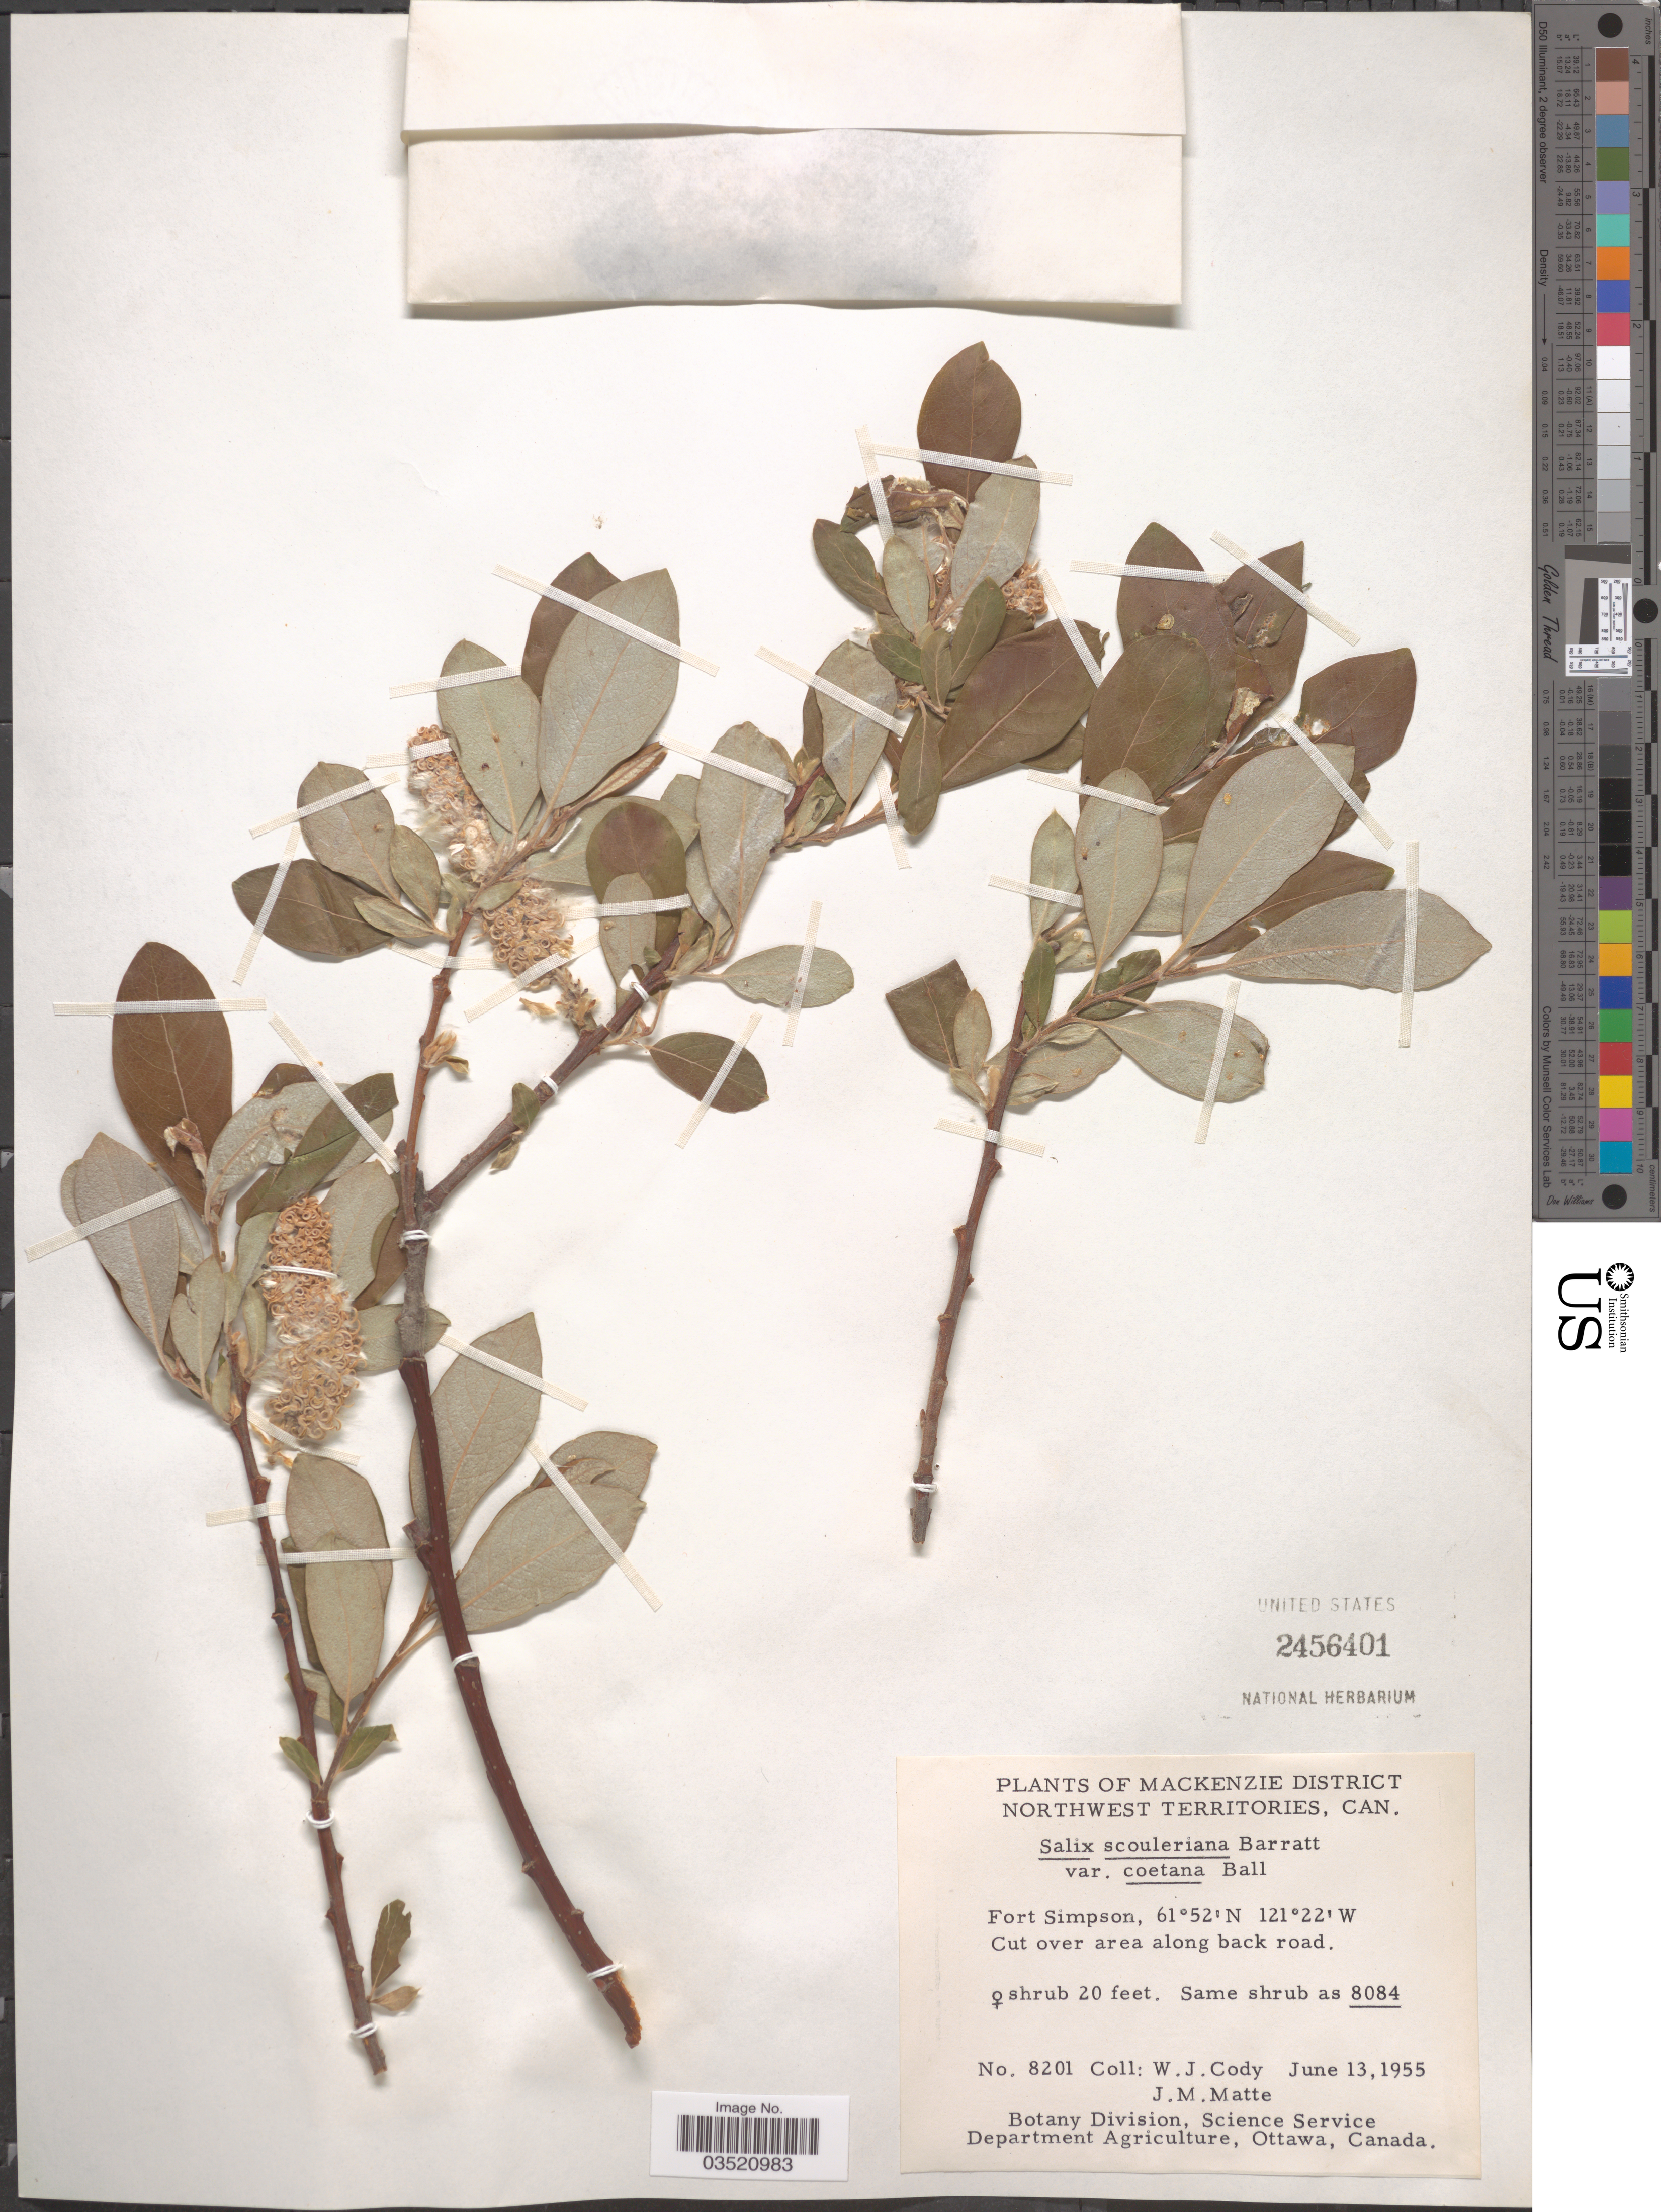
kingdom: Plantae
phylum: Tracheophyta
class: Magnoliopsida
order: Malpighiales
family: Salicaceae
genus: Salix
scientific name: Salix scouleriana var. coetanea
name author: C.R. Ball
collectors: W. Cody & J. Matte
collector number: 8201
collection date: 1955-06-13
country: Canada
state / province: Northwest Territories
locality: Mackenzie District. Fort Simpson.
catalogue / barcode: US 2456401